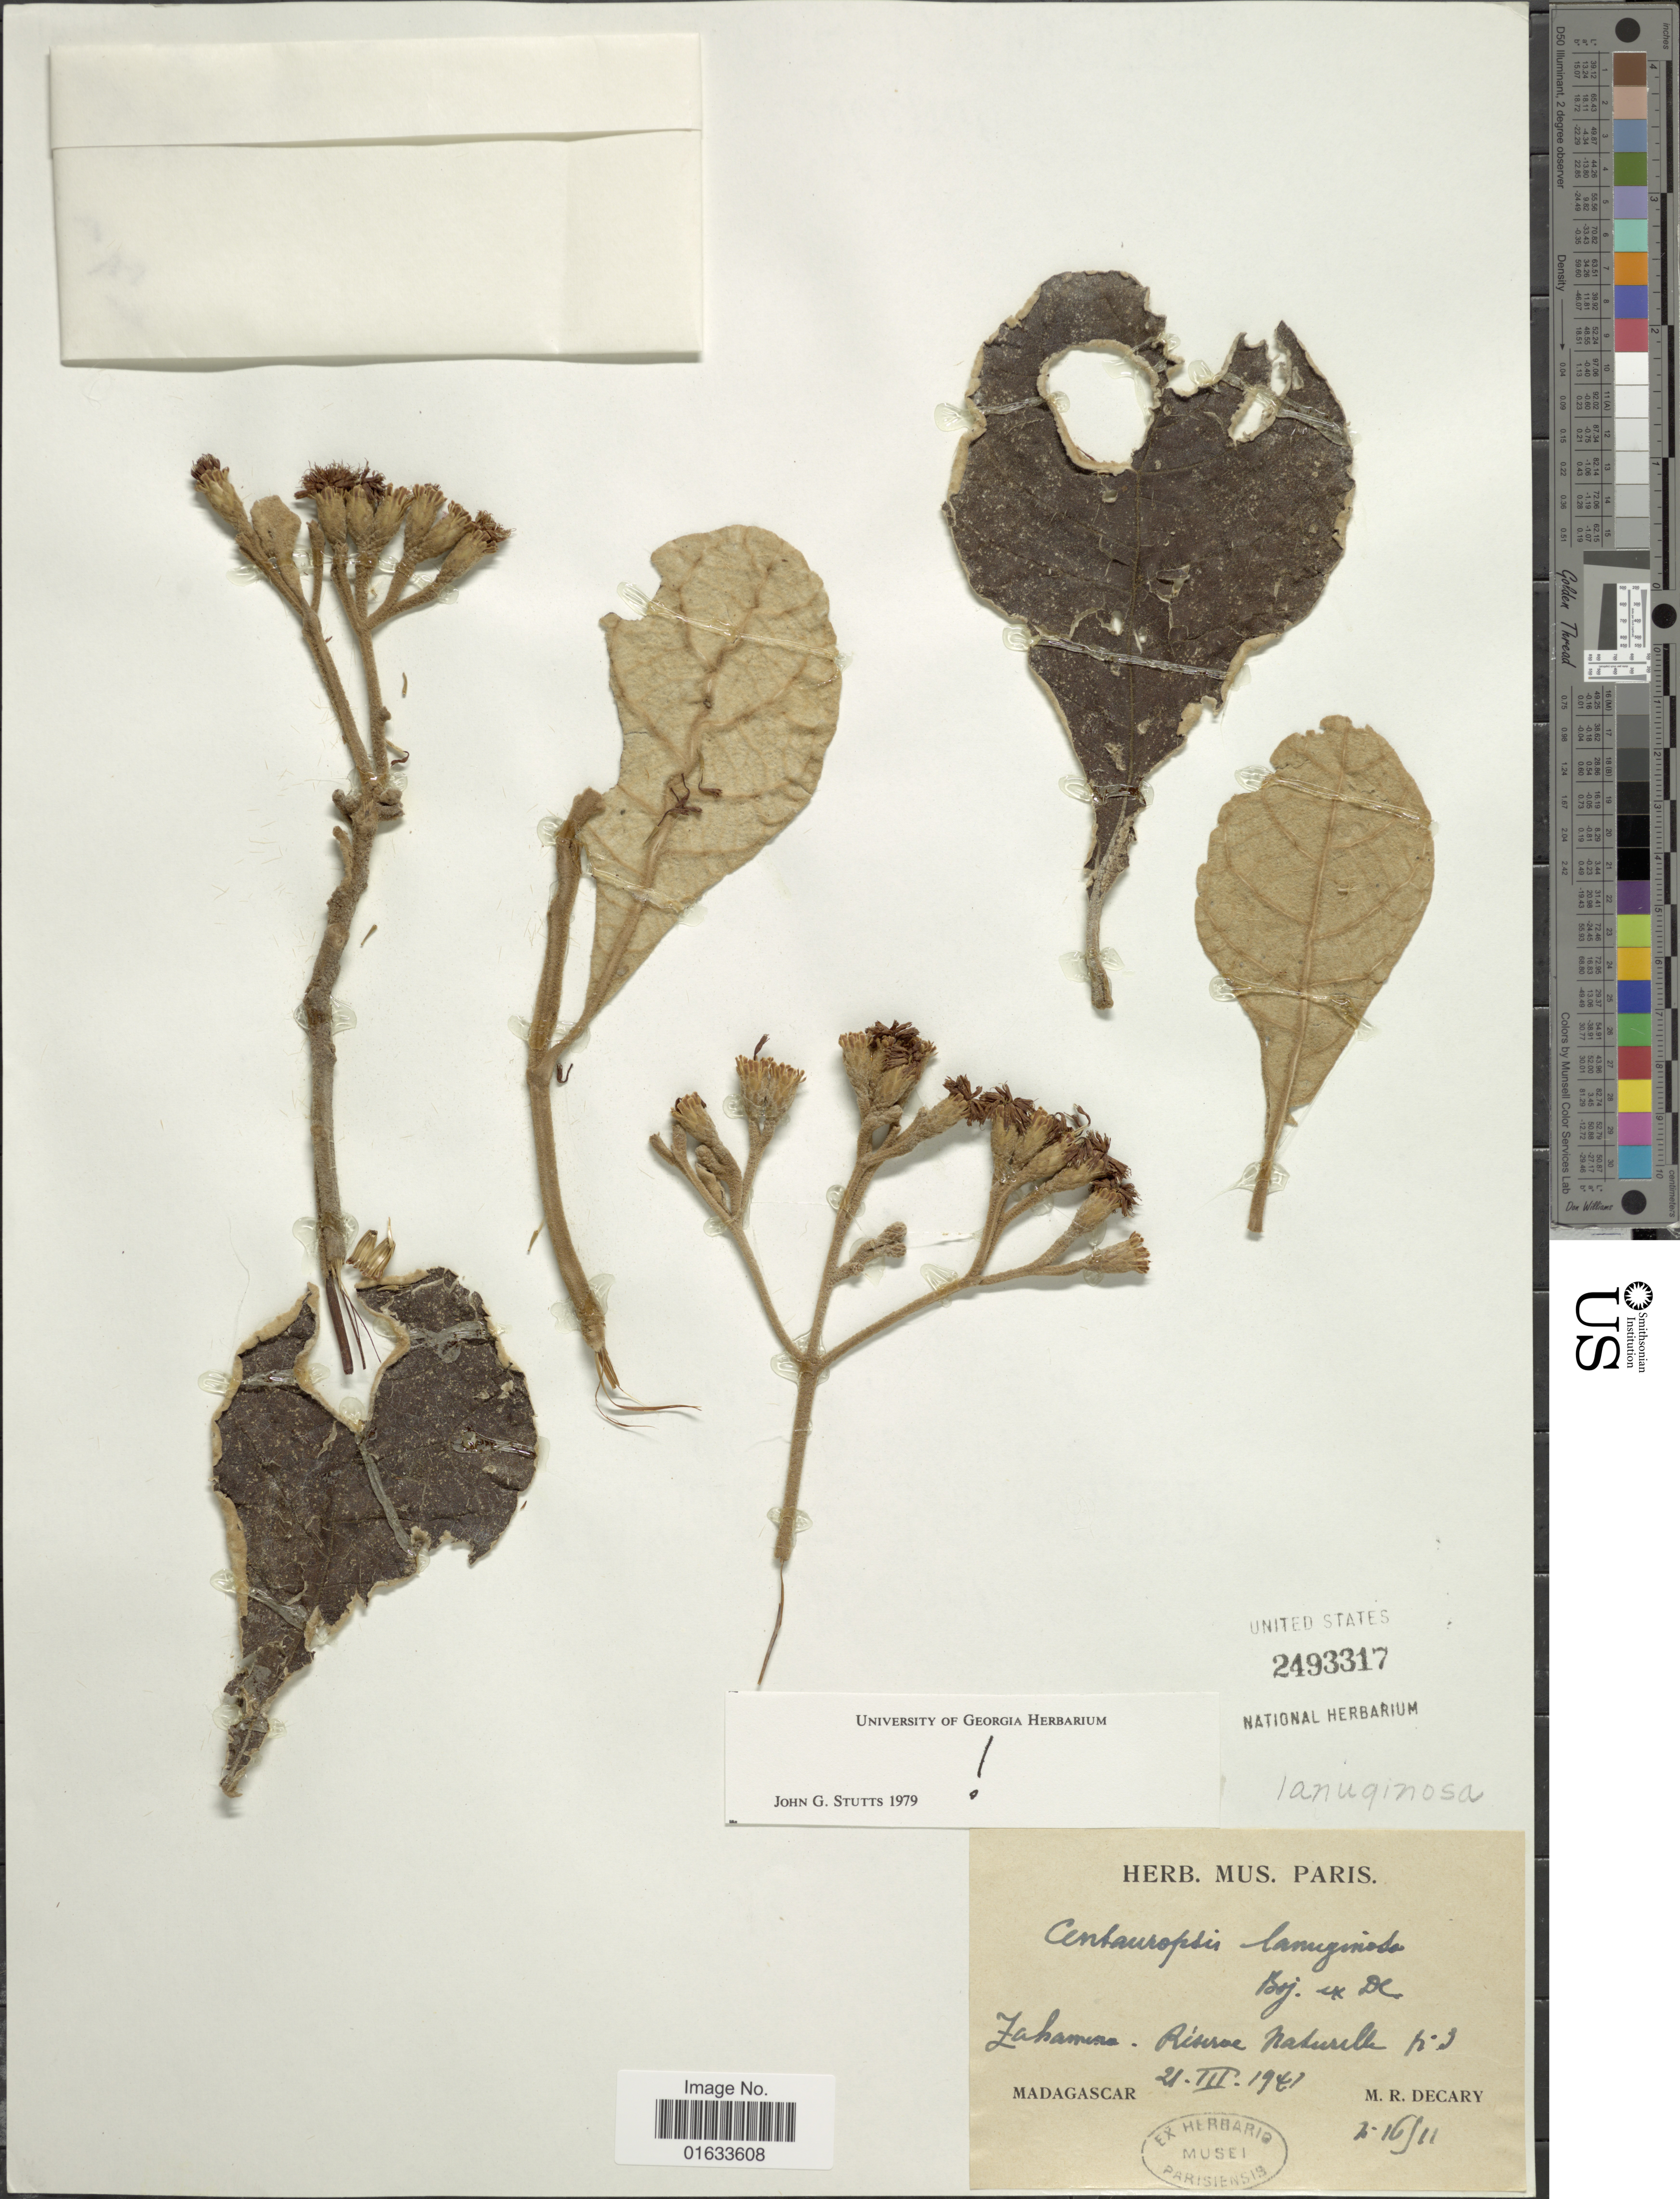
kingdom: Plantae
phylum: Tracheophyta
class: Magnoliopsida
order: Asterales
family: Asteraceae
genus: Centauropsis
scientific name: Centauropsis lanuginosa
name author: Bojer ex DC.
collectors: R. Decary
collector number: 16511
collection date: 1941-03-21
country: Madagascar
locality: Tahamena - Réserve Naturelle.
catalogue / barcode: US 2493317